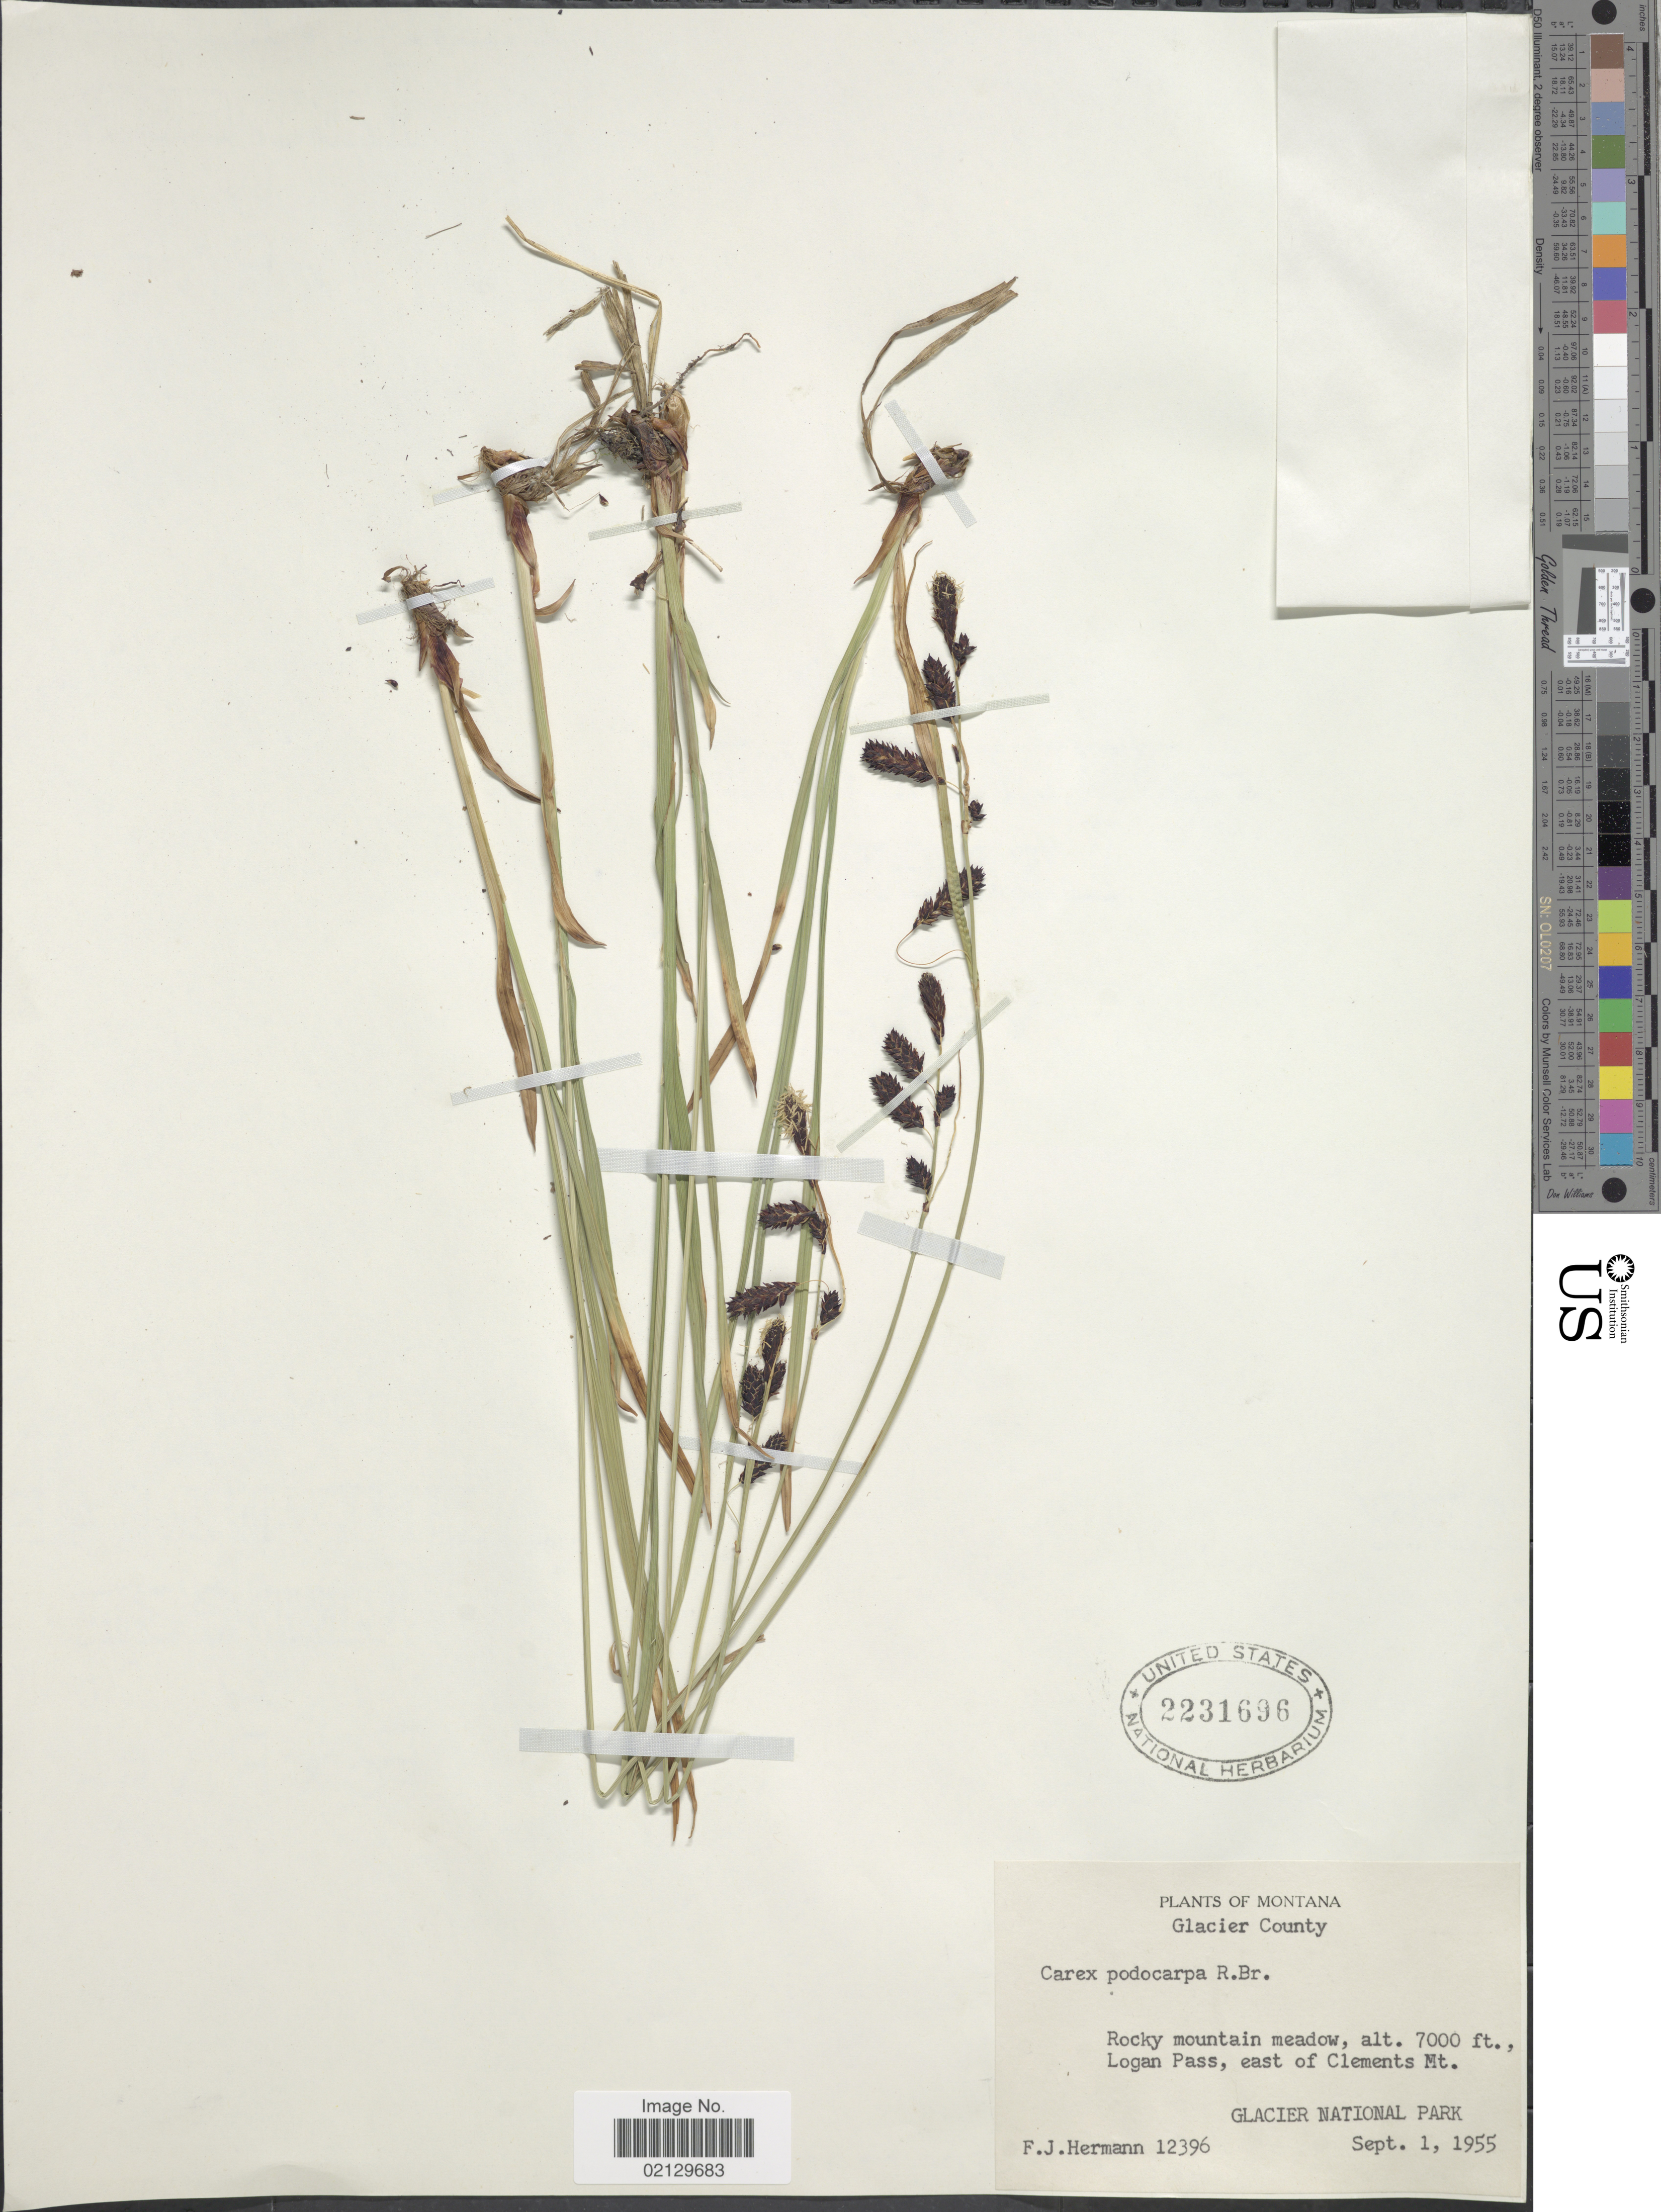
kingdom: Plantae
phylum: Tracheophyta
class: Liliopsida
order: Poales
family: Cyperaceae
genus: Carex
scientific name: Carex podocarpa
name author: R. Br.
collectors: F. J. Hermann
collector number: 12396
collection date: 1955-09-01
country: United States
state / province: Montana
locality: Montana, Glacier County, rocky mountain meadow, Logan Pass, east of Clements Mt. Glacier National Park.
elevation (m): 2134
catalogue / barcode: US 2231696